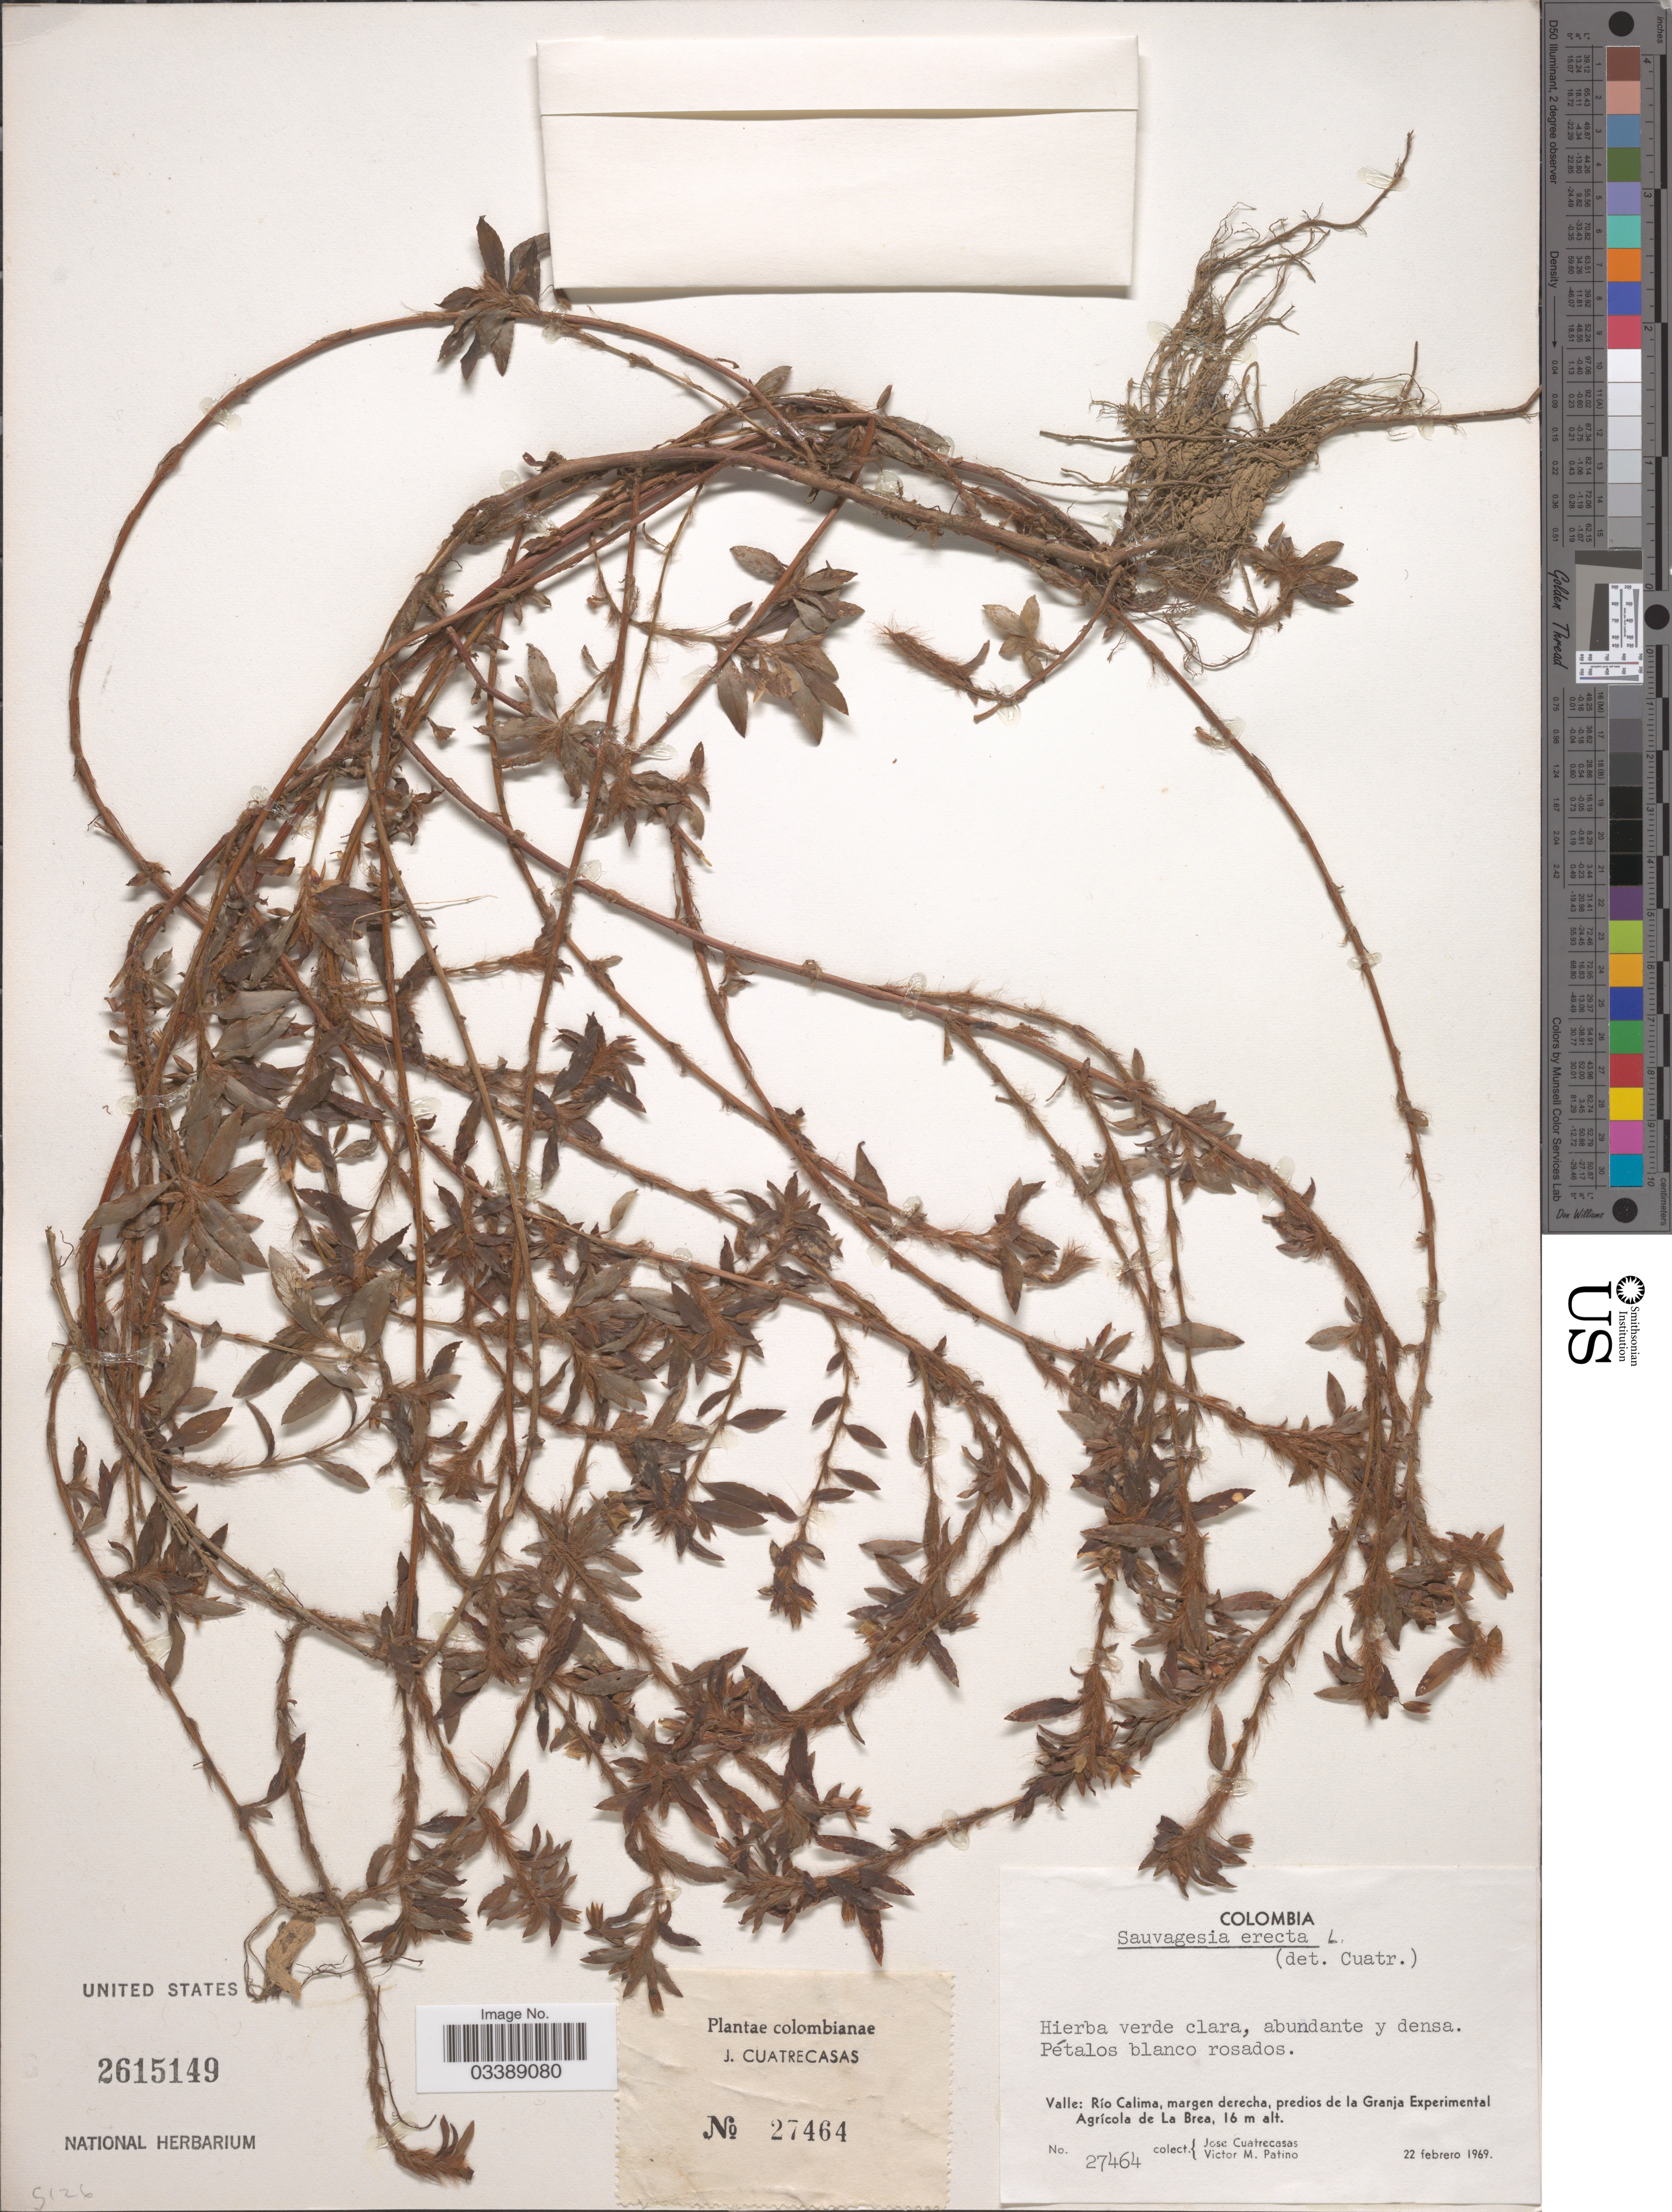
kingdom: Plantae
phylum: Tracheophyta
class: Magnoliopsida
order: Malpighiales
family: Ochnaceae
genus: Sauvagesia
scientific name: Sauvagesia erecta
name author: L.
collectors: J. Cuatrecasas & V. M. Patiño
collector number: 27464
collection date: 1969-02-22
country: Colombia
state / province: Valle del Cauca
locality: Río Calima, margen derecha, predios de la Granja Experimental Agrícola de La Brea.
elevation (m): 16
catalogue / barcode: US 2615149